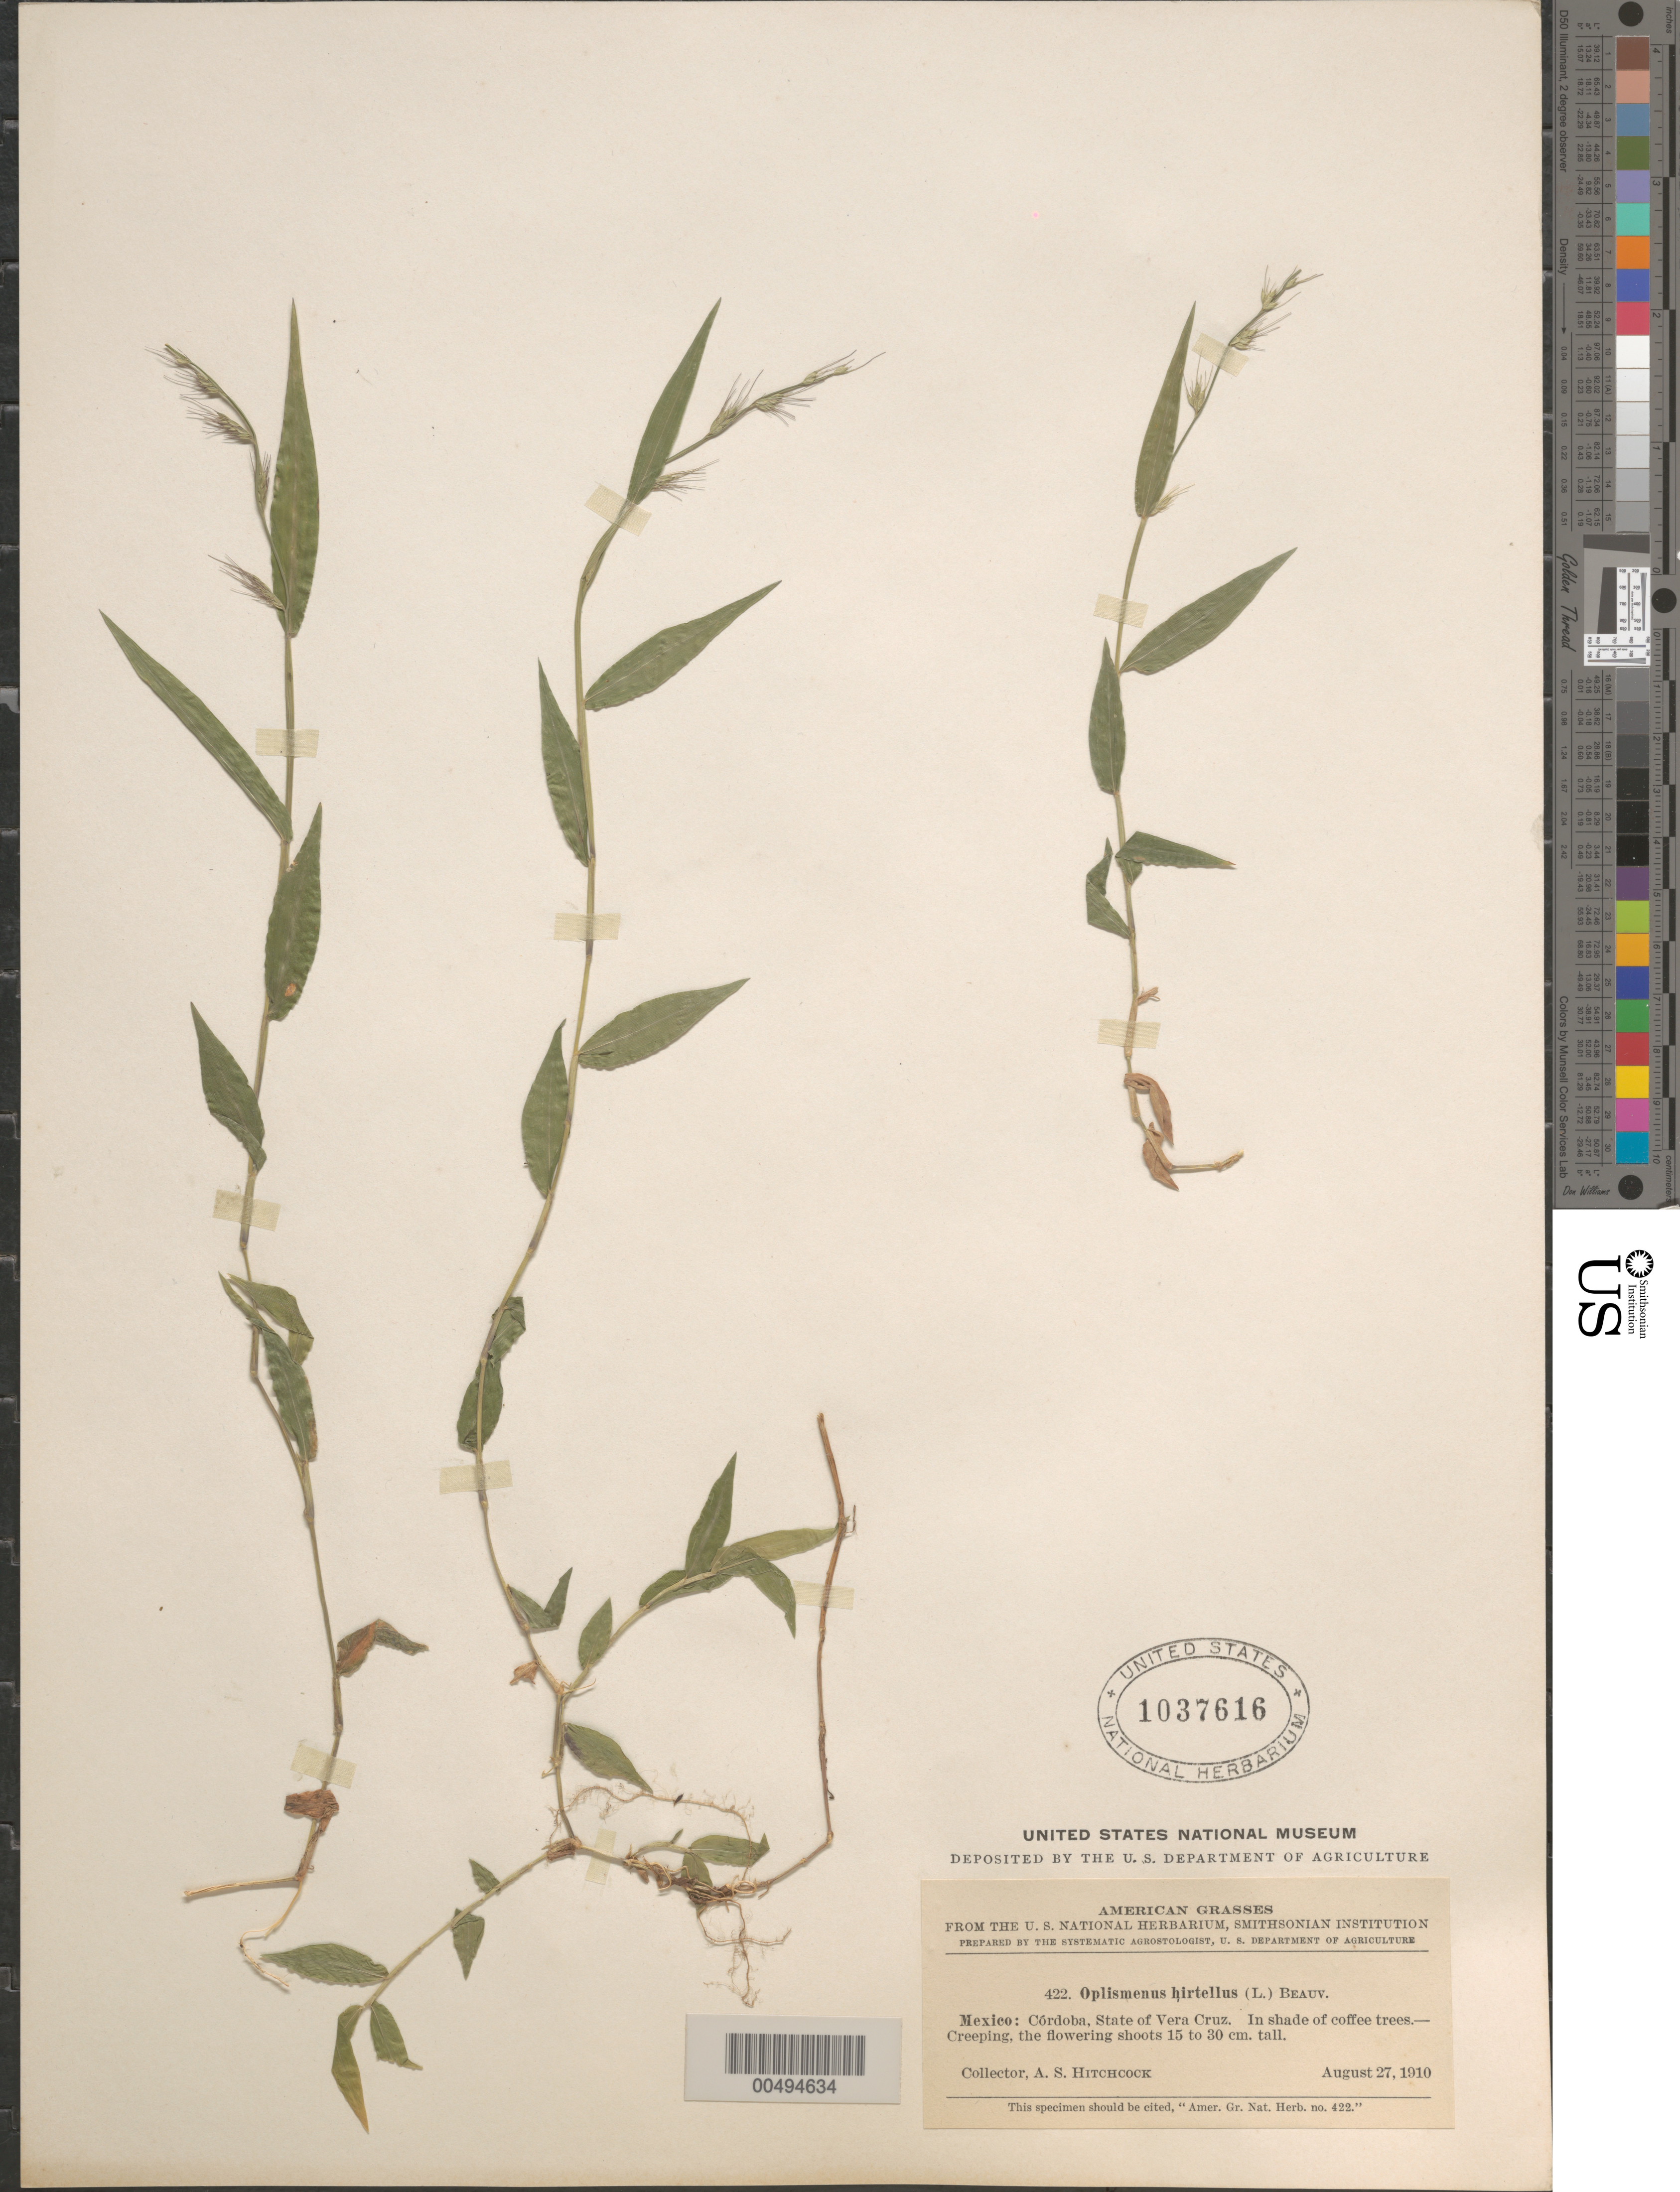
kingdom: Plantae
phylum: Tracheophyta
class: Liliopsida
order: Poales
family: Poaceae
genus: Oplismenus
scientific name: Oplismenus hirtellus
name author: (L.) P. Beauv.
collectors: A. S. Hitchcock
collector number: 422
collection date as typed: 27 Aug 1910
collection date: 1910-08-27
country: Mexico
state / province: Veracruz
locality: C¢rdoba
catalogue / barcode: US 1037616